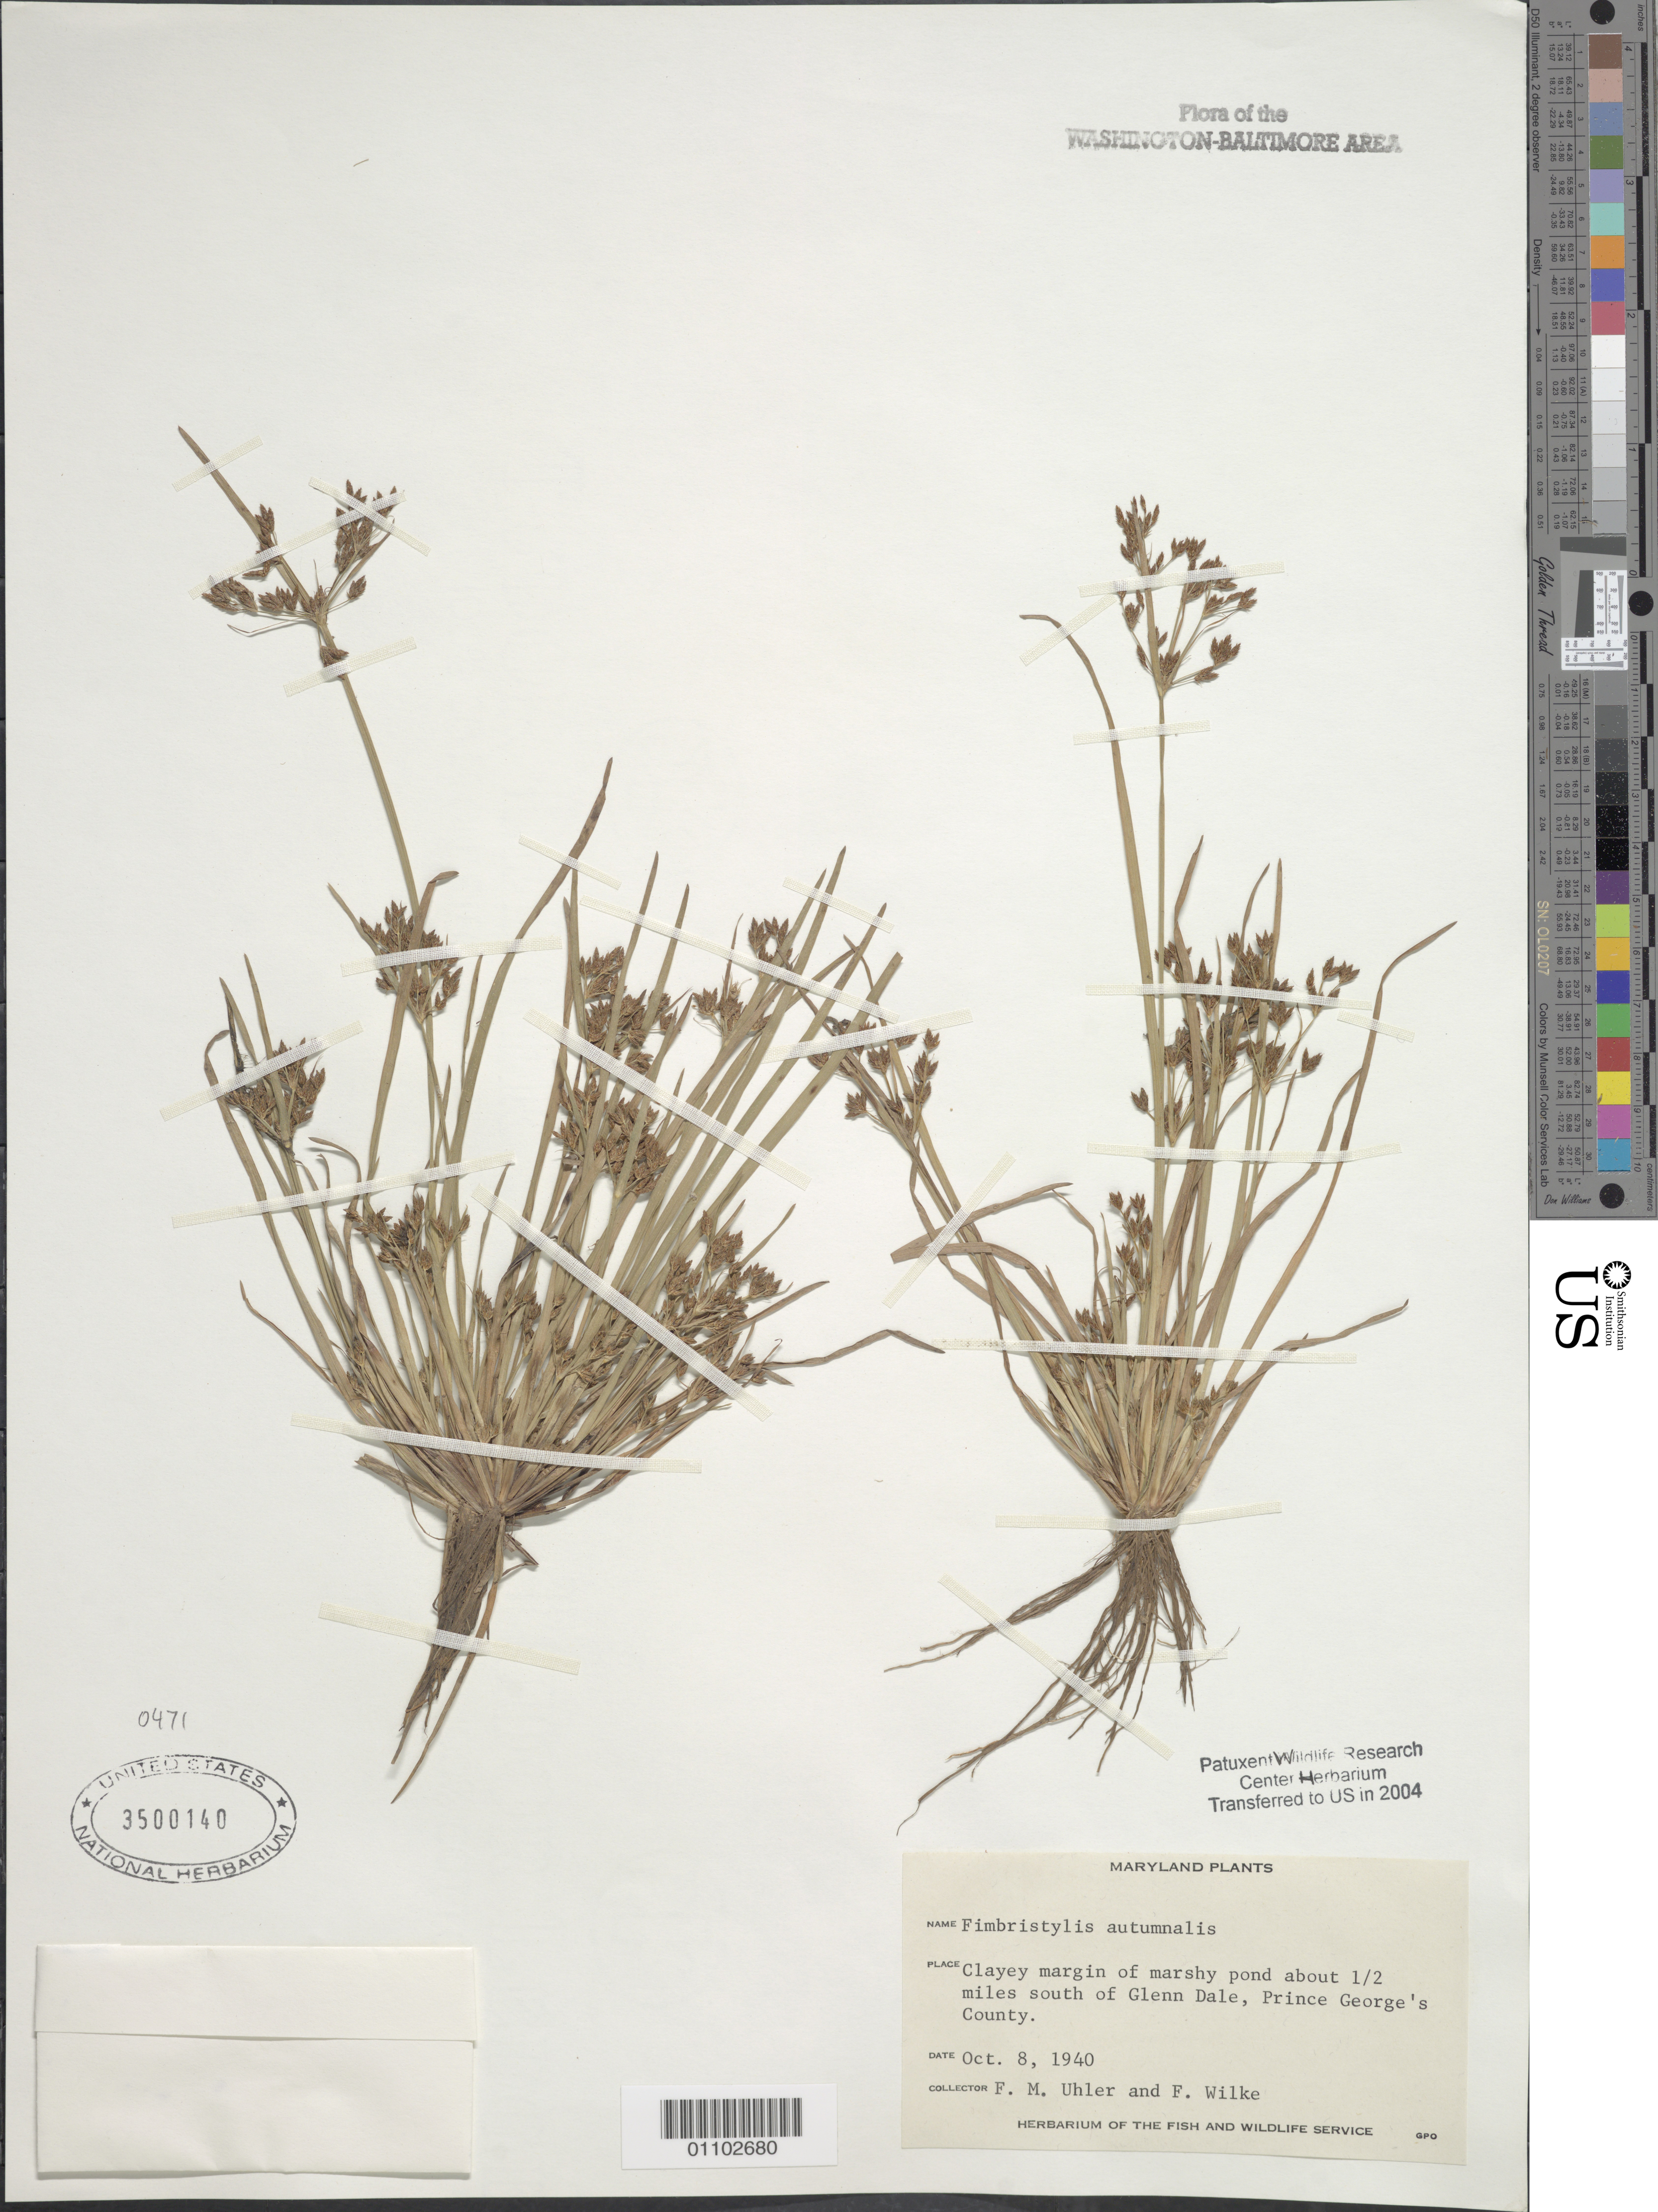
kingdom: Plantae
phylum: Tracheophyta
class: Liliopsida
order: Poales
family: Cyperaceae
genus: Fimbristylis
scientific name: Fimbristylis autumnalis (L.) Roem. & Schult.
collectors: F. Uhler & F. Wilke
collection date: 1940-10-08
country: United States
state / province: Maryland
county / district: Prince George's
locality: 1/2 miles south of Glenn Dale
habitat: Clayey margin of marshy pond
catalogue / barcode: US 3500140